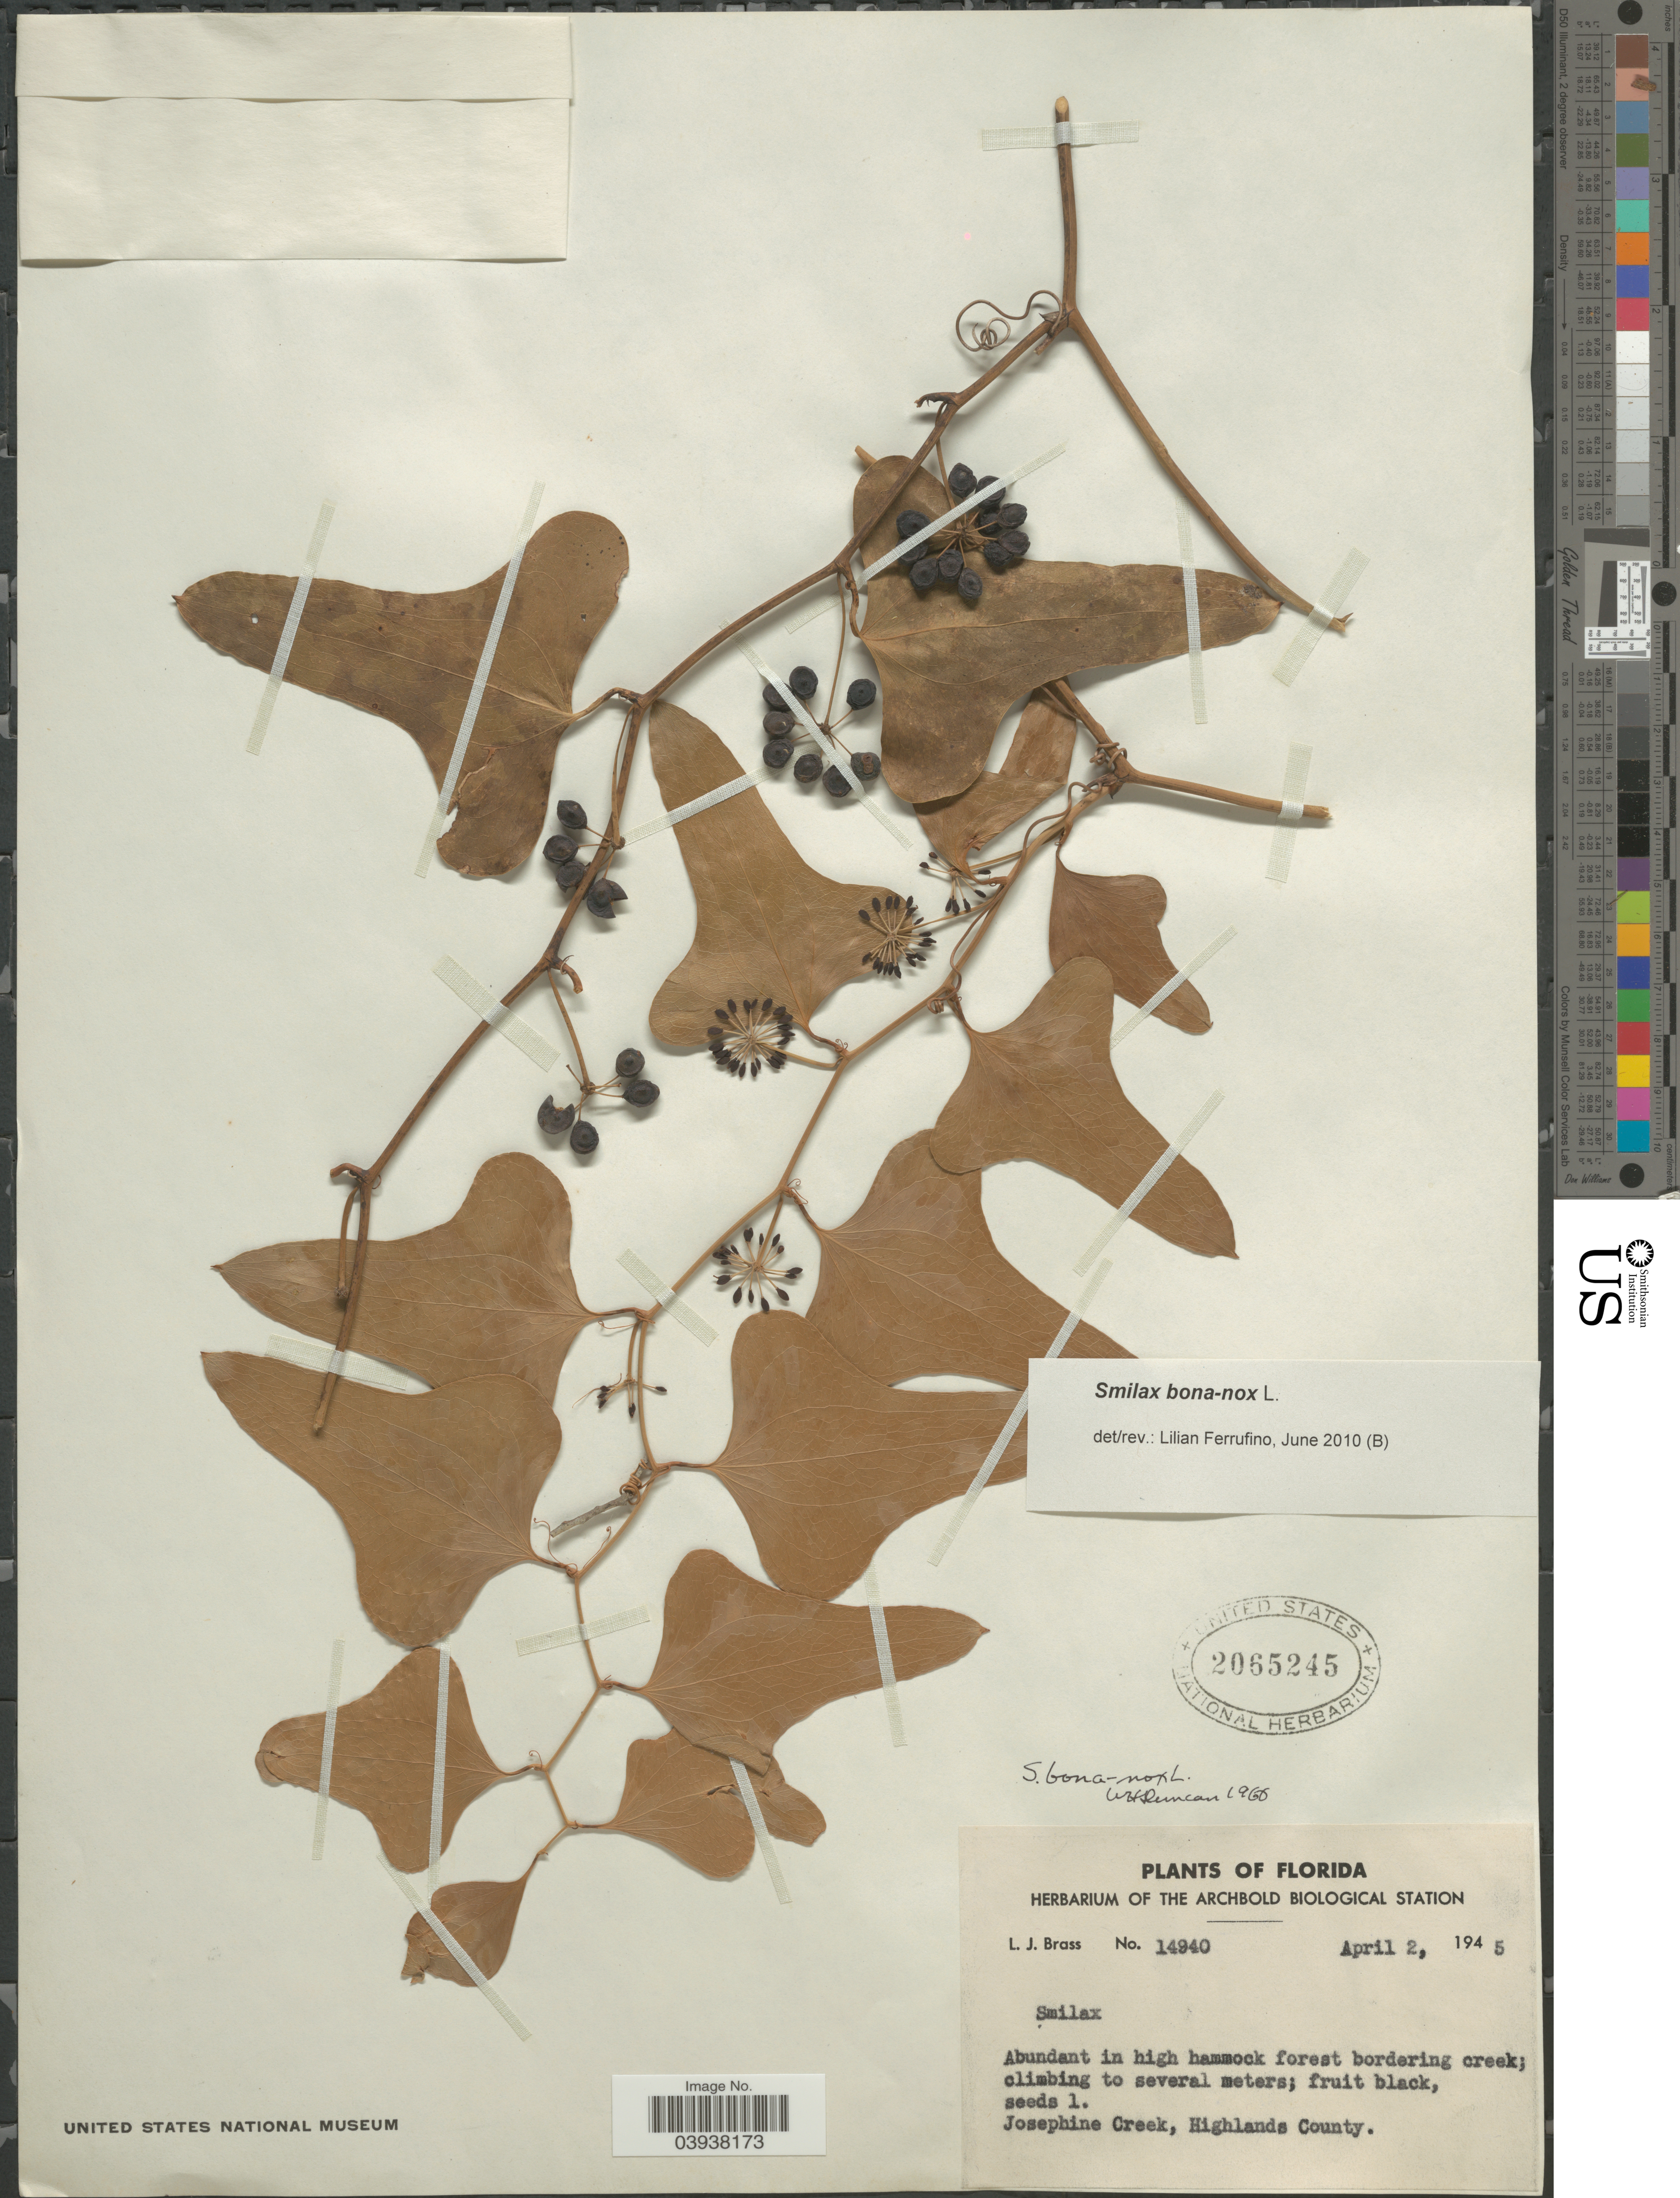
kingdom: Plantae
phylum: Tracheophyta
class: Liliopsida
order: Liliales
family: Smilacaceae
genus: Smilax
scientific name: Smilax bona-nox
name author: L.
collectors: L. J. Brass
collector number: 14940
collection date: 1945-04-02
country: United States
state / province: Florida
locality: Abundant in high hammock forest bordering creek; Josephine Creek, Highlands County.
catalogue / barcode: US 2065245